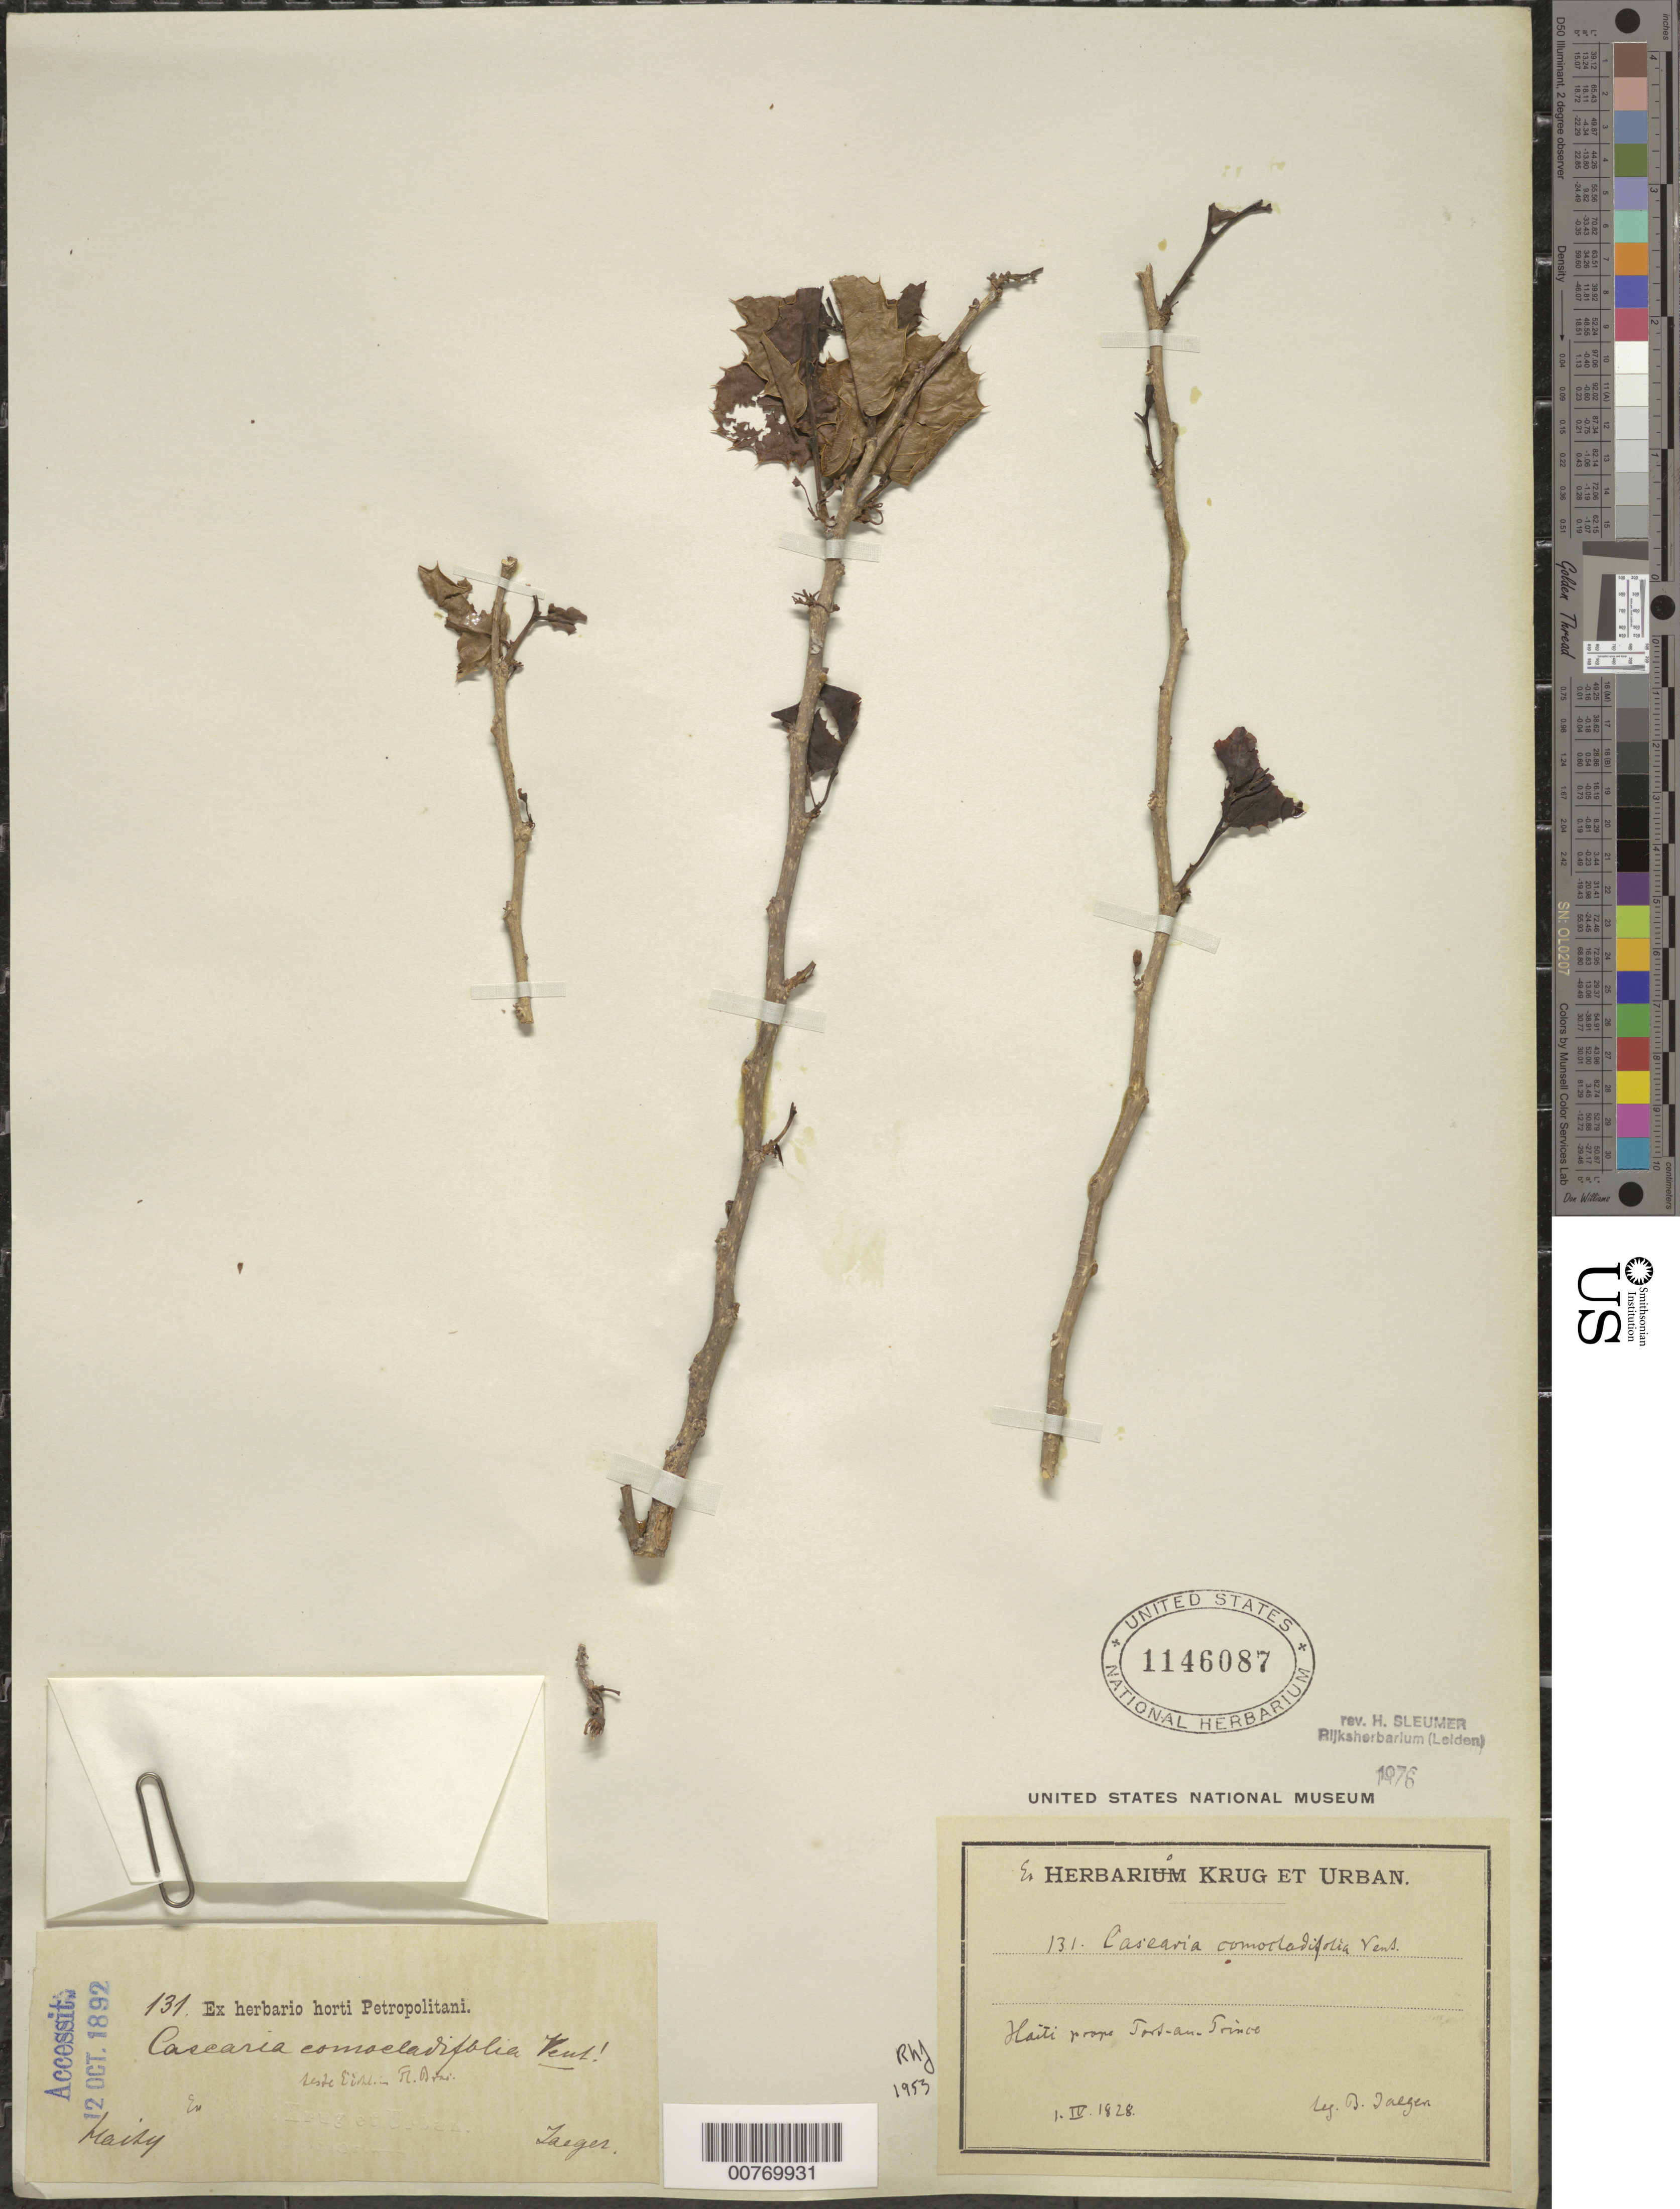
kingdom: Plantae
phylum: Tracheophyta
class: Magnoliopsida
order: Malpighiales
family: Salicaceae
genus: Casearia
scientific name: Casearia comocladifolia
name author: Vent.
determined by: Sleumer, H. O.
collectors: -. Jaeger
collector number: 131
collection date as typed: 01 Apr 1828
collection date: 1828-04-01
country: Haiti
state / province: Ouest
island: Hispaniola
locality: Port-au-Prince.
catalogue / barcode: US 1146087